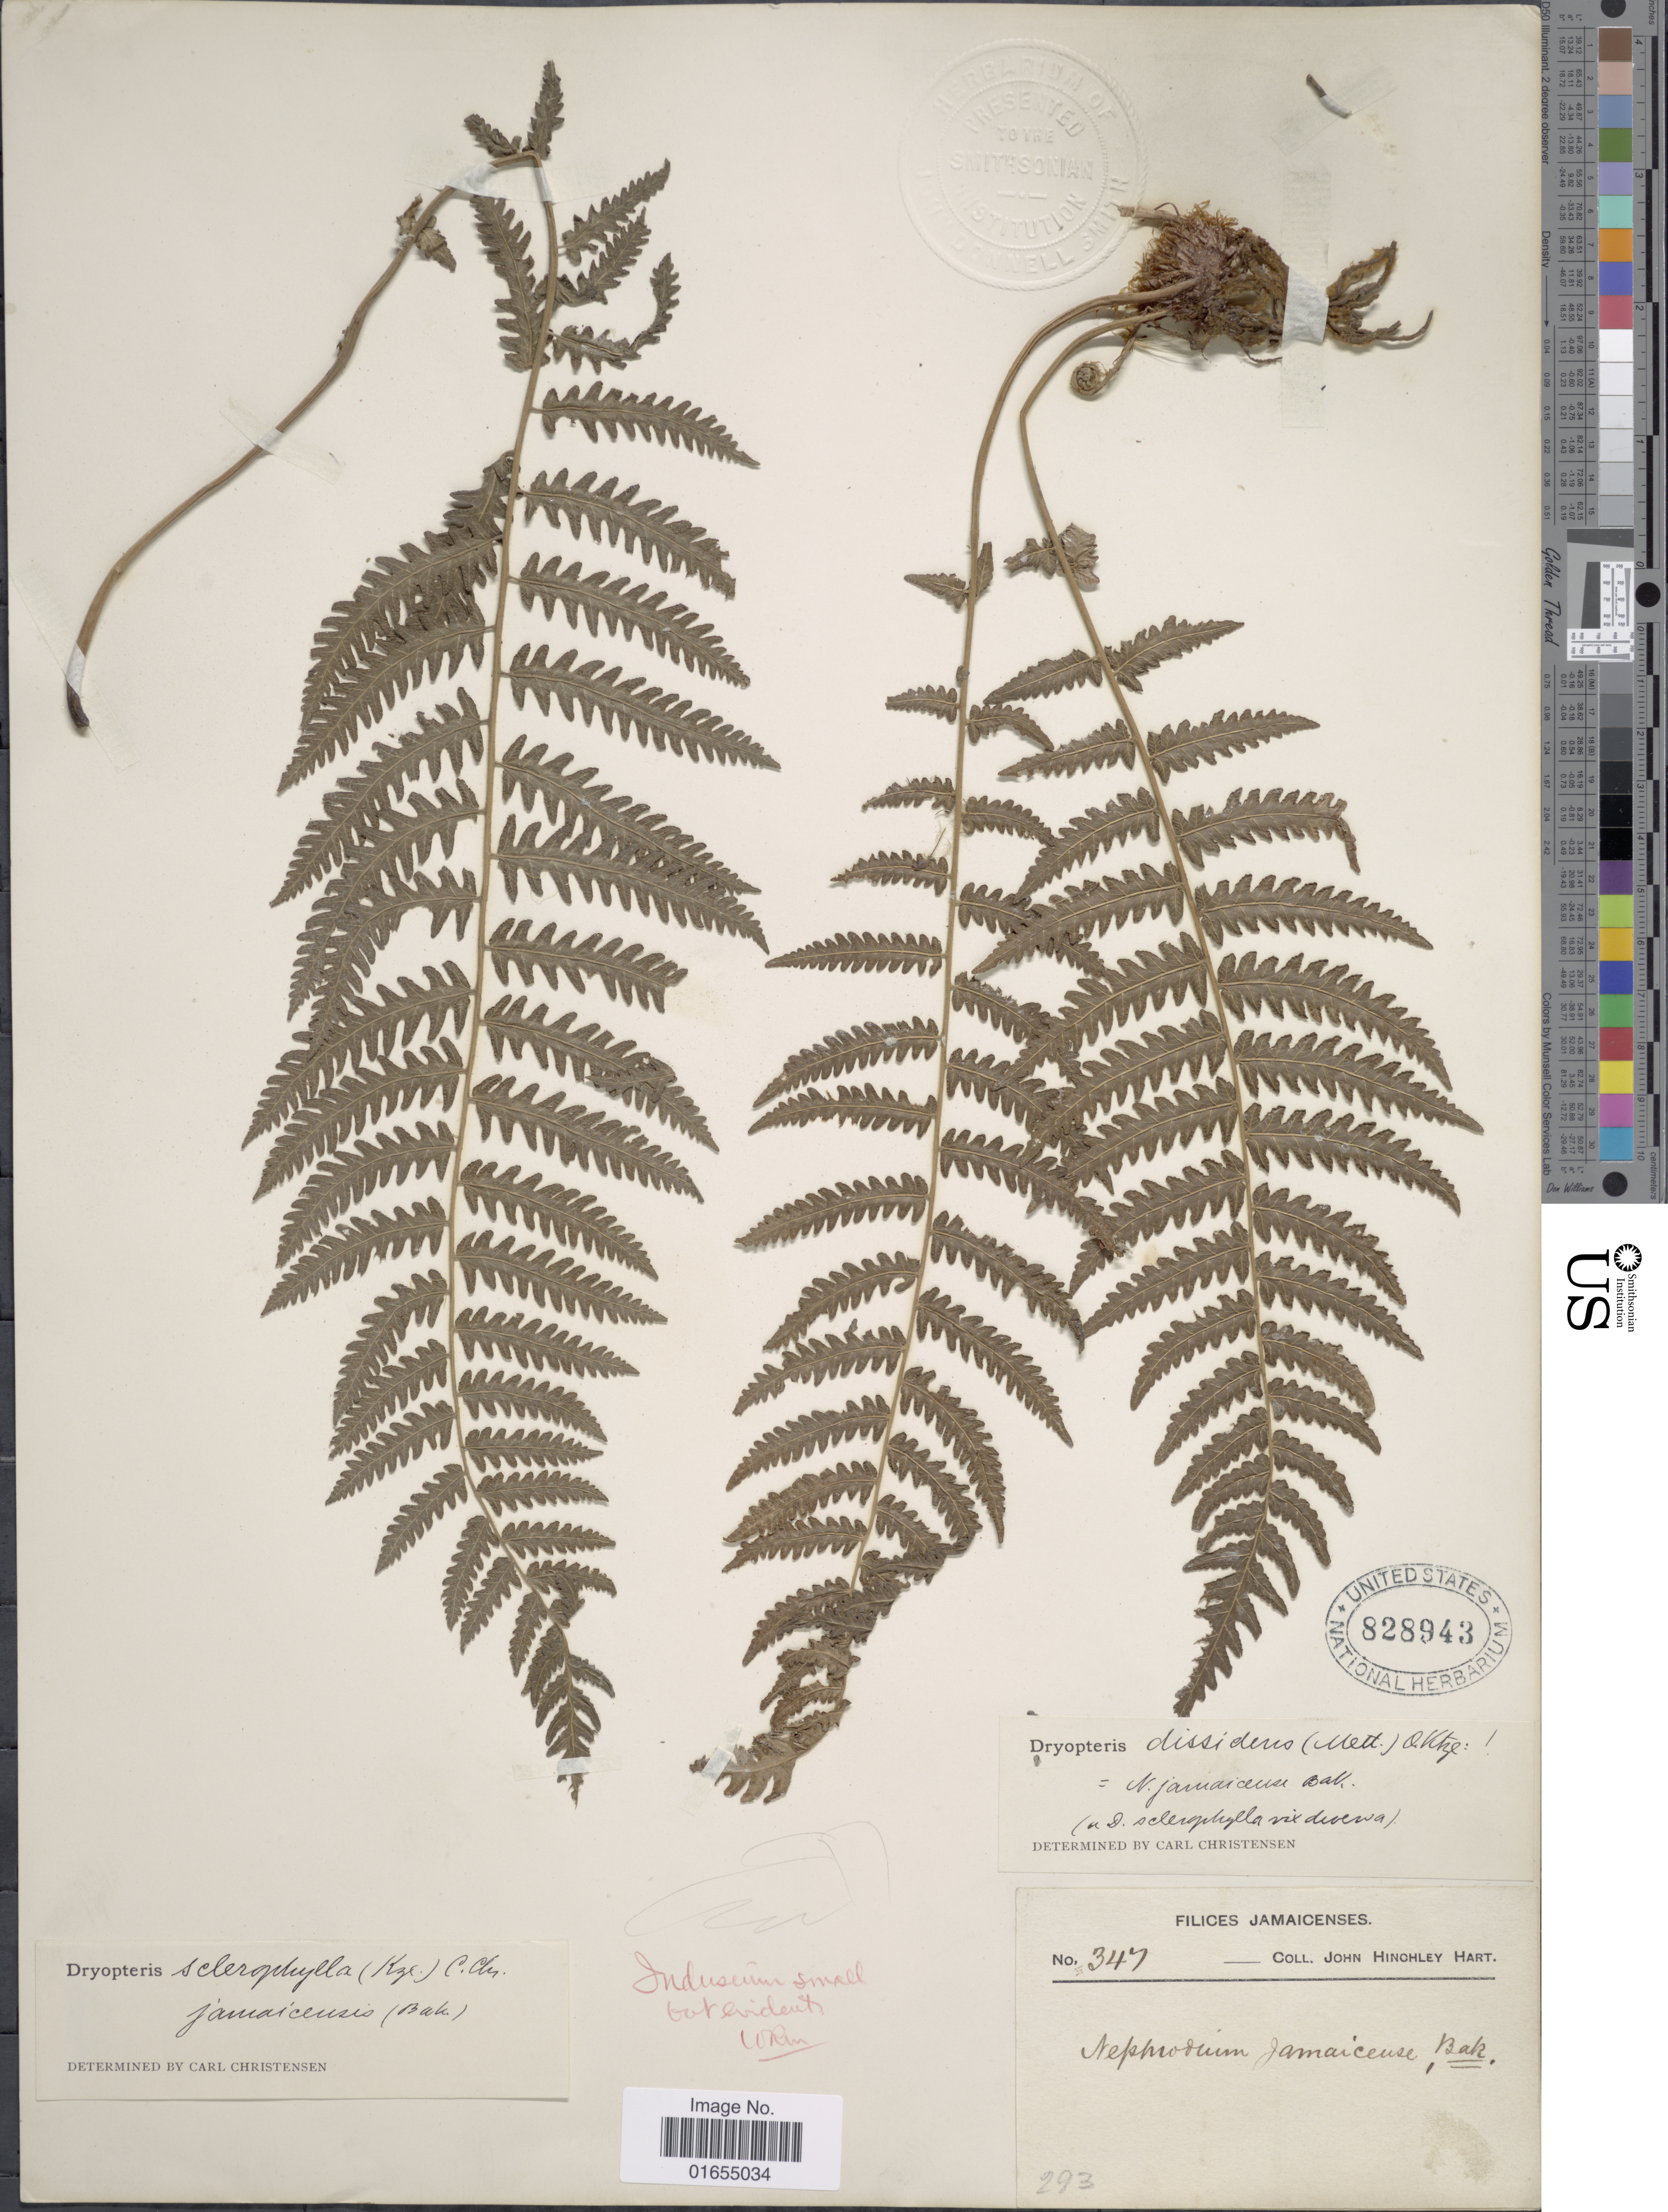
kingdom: Plantae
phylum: Tracheophyta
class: Polypodiopsida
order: Polypodiales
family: Thelypteridaceae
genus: Goniopteris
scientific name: Goniopteris sclerophylla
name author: (Poepp.) C.V. Morton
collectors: J. H. Hart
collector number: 347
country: Jamaica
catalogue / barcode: US 828943